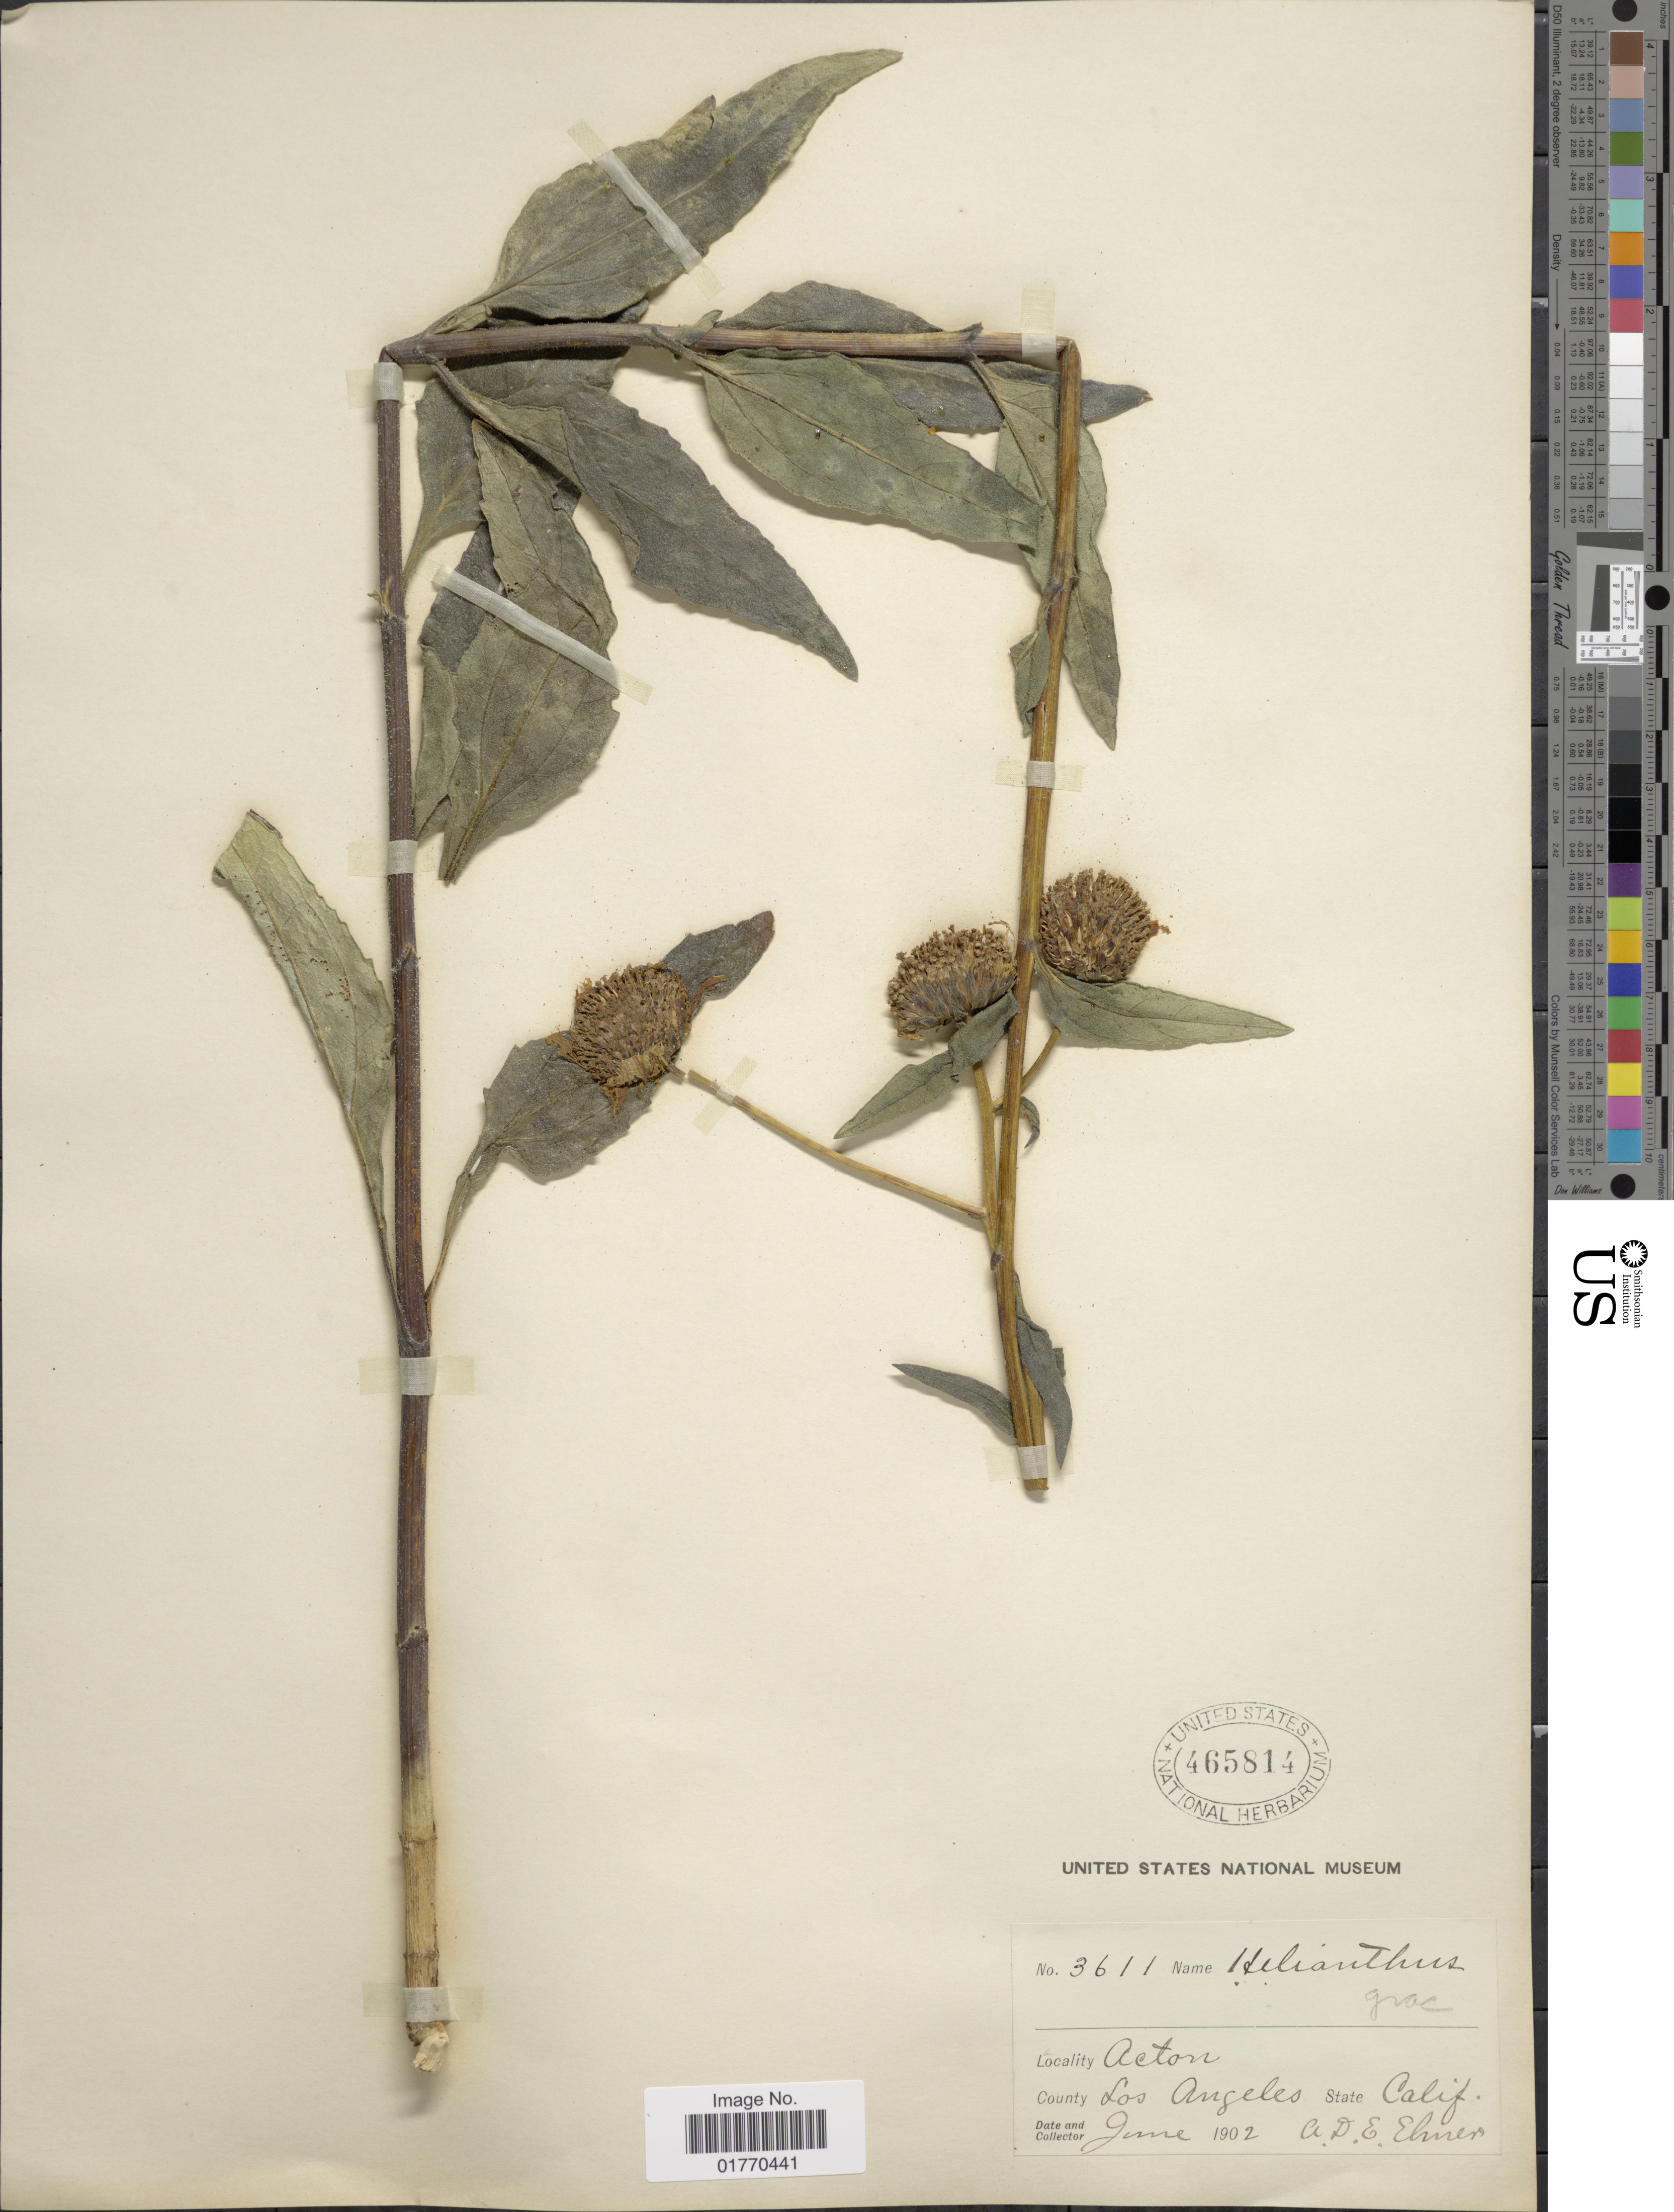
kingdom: Plantae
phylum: Tracheophyta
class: Magnoliopsida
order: Asterales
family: Asteraceae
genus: Helianthus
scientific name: Helianthus gracilentus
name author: A. Gray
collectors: A. D. E. Elmer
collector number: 3611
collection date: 1902-06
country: United States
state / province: California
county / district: Los Angeles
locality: Acton, County Los Angeles, State Calif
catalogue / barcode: US 465814